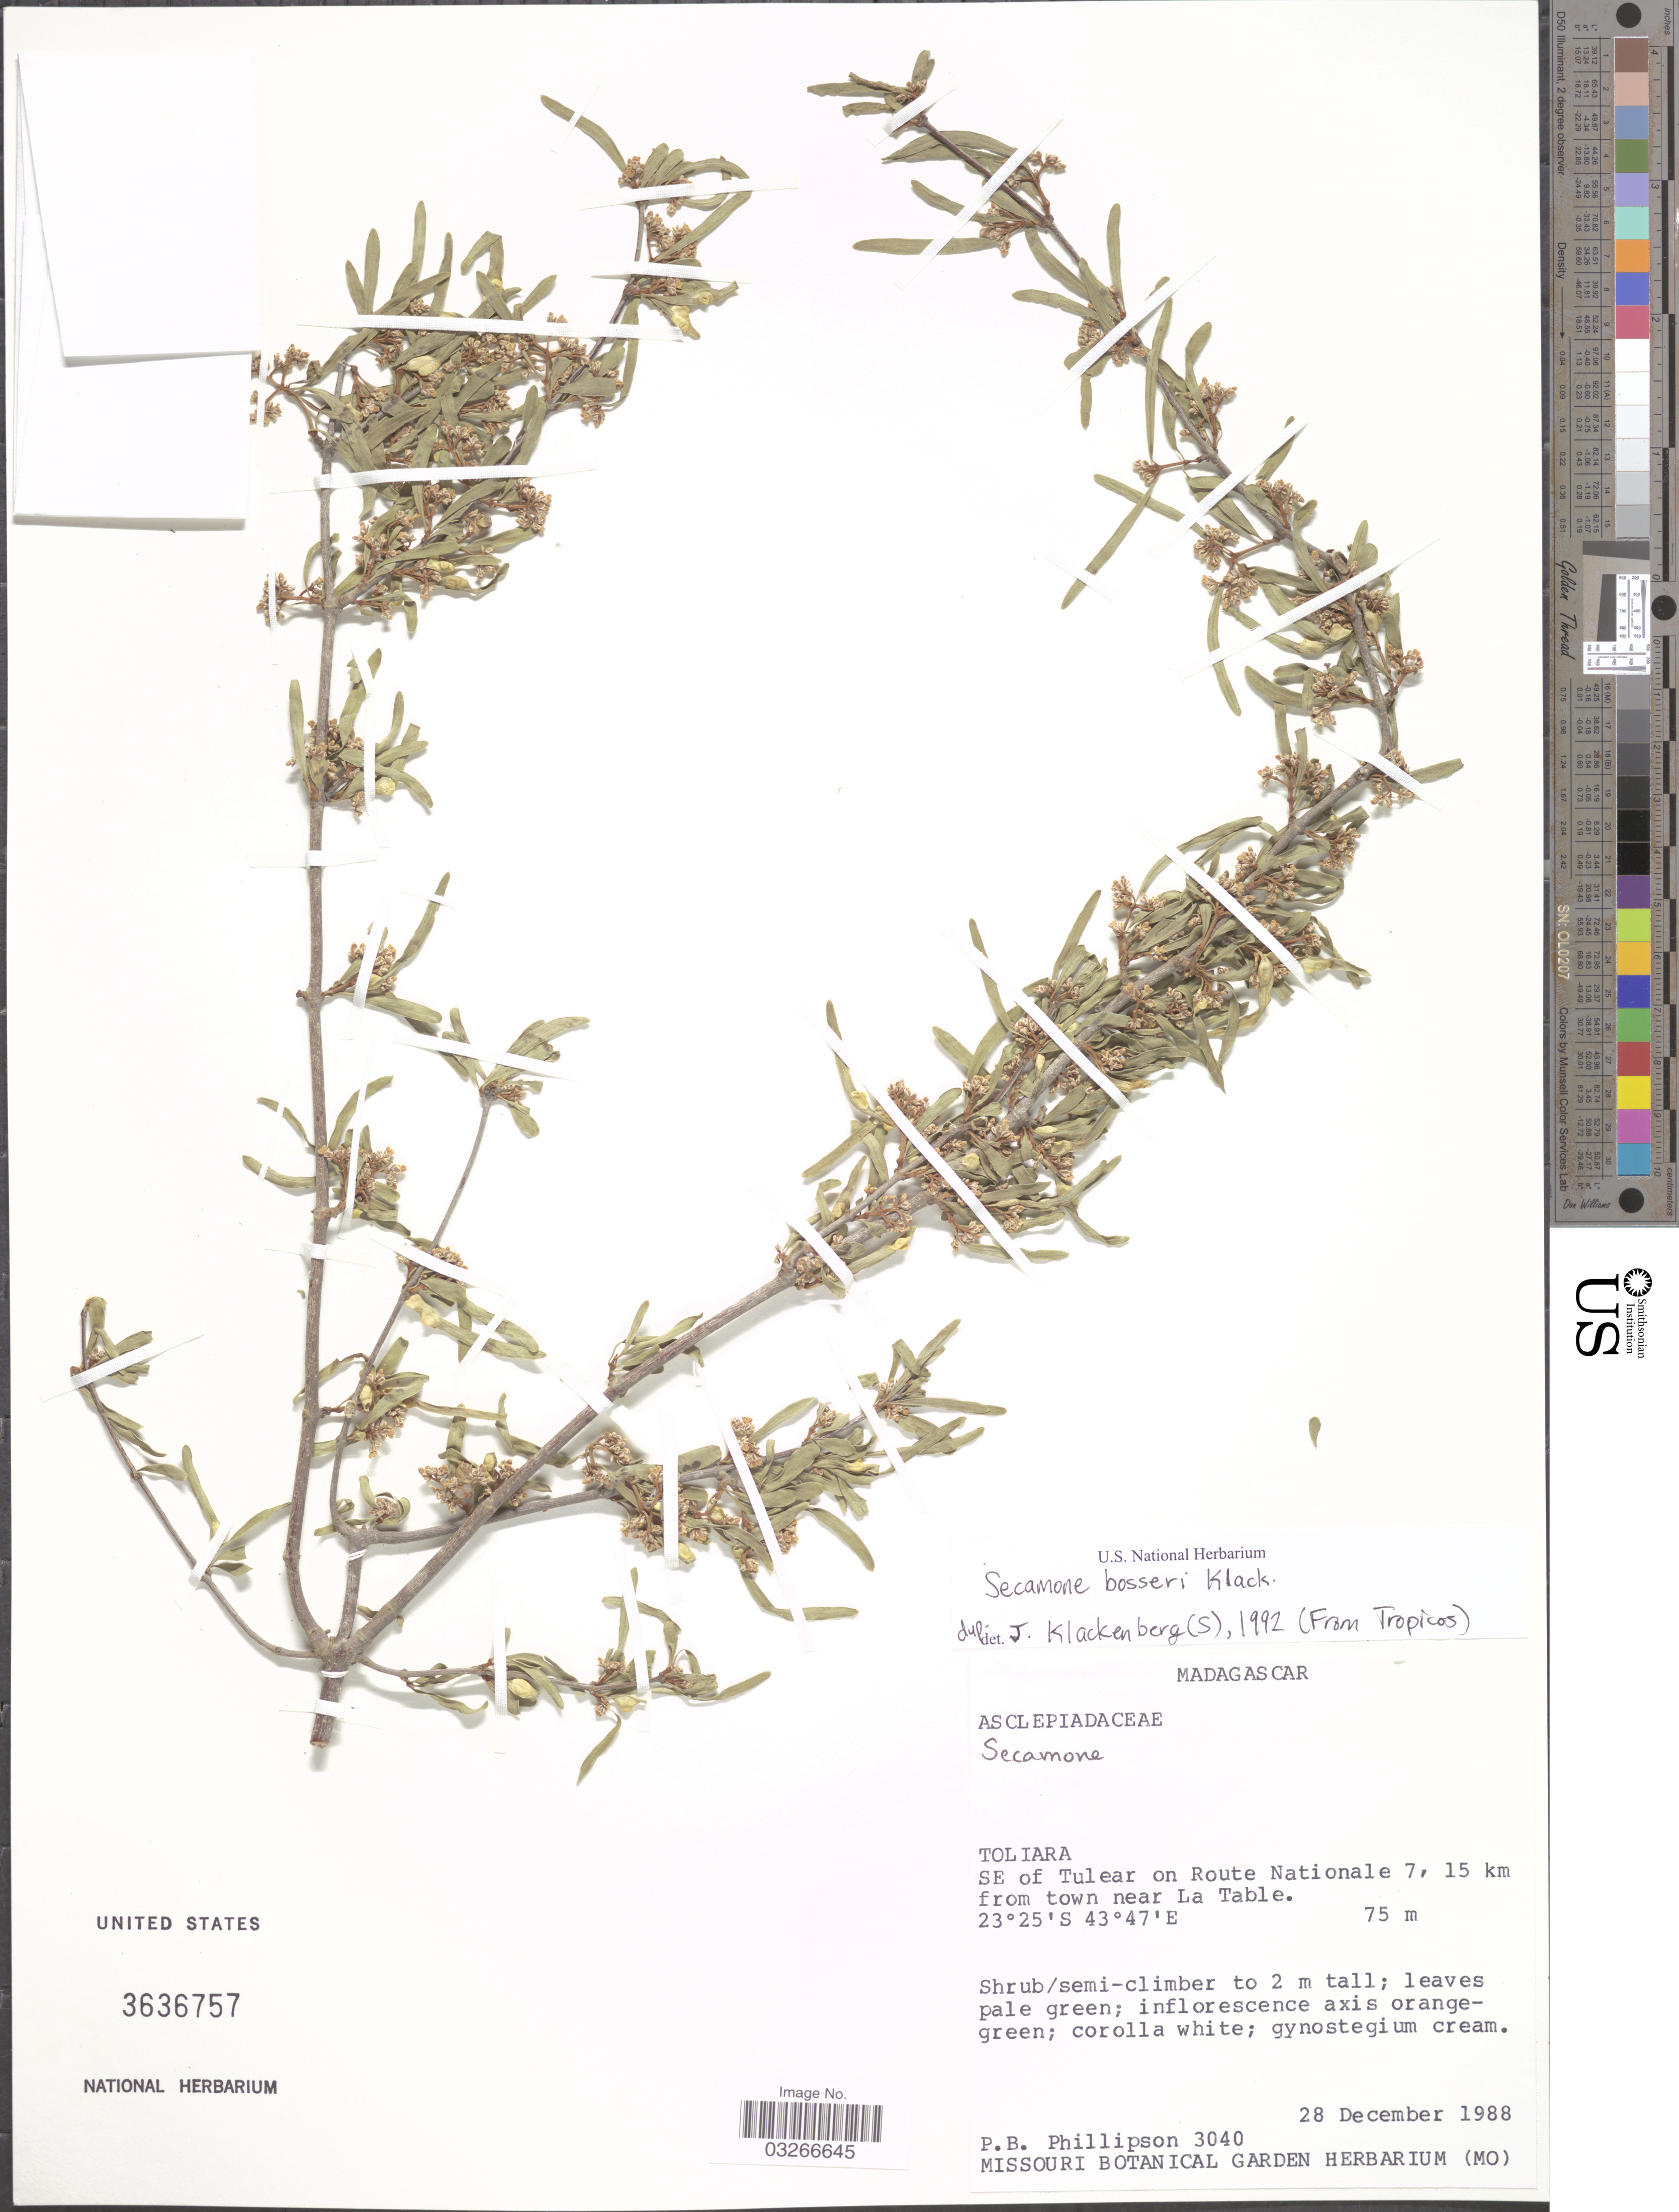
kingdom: Plantae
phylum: Tracheophyta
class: Magnoliopsida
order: Gentianales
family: Apocynaceae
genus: Secamone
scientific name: Secamone bosseri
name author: Klack.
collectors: P. B. Phillipson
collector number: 3040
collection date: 1988-12-28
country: Madagascar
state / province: Atsimo-Andrefana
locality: SE of Tulear on Route Nationale 7, 15 km from town near La Table.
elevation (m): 75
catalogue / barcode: US 363757